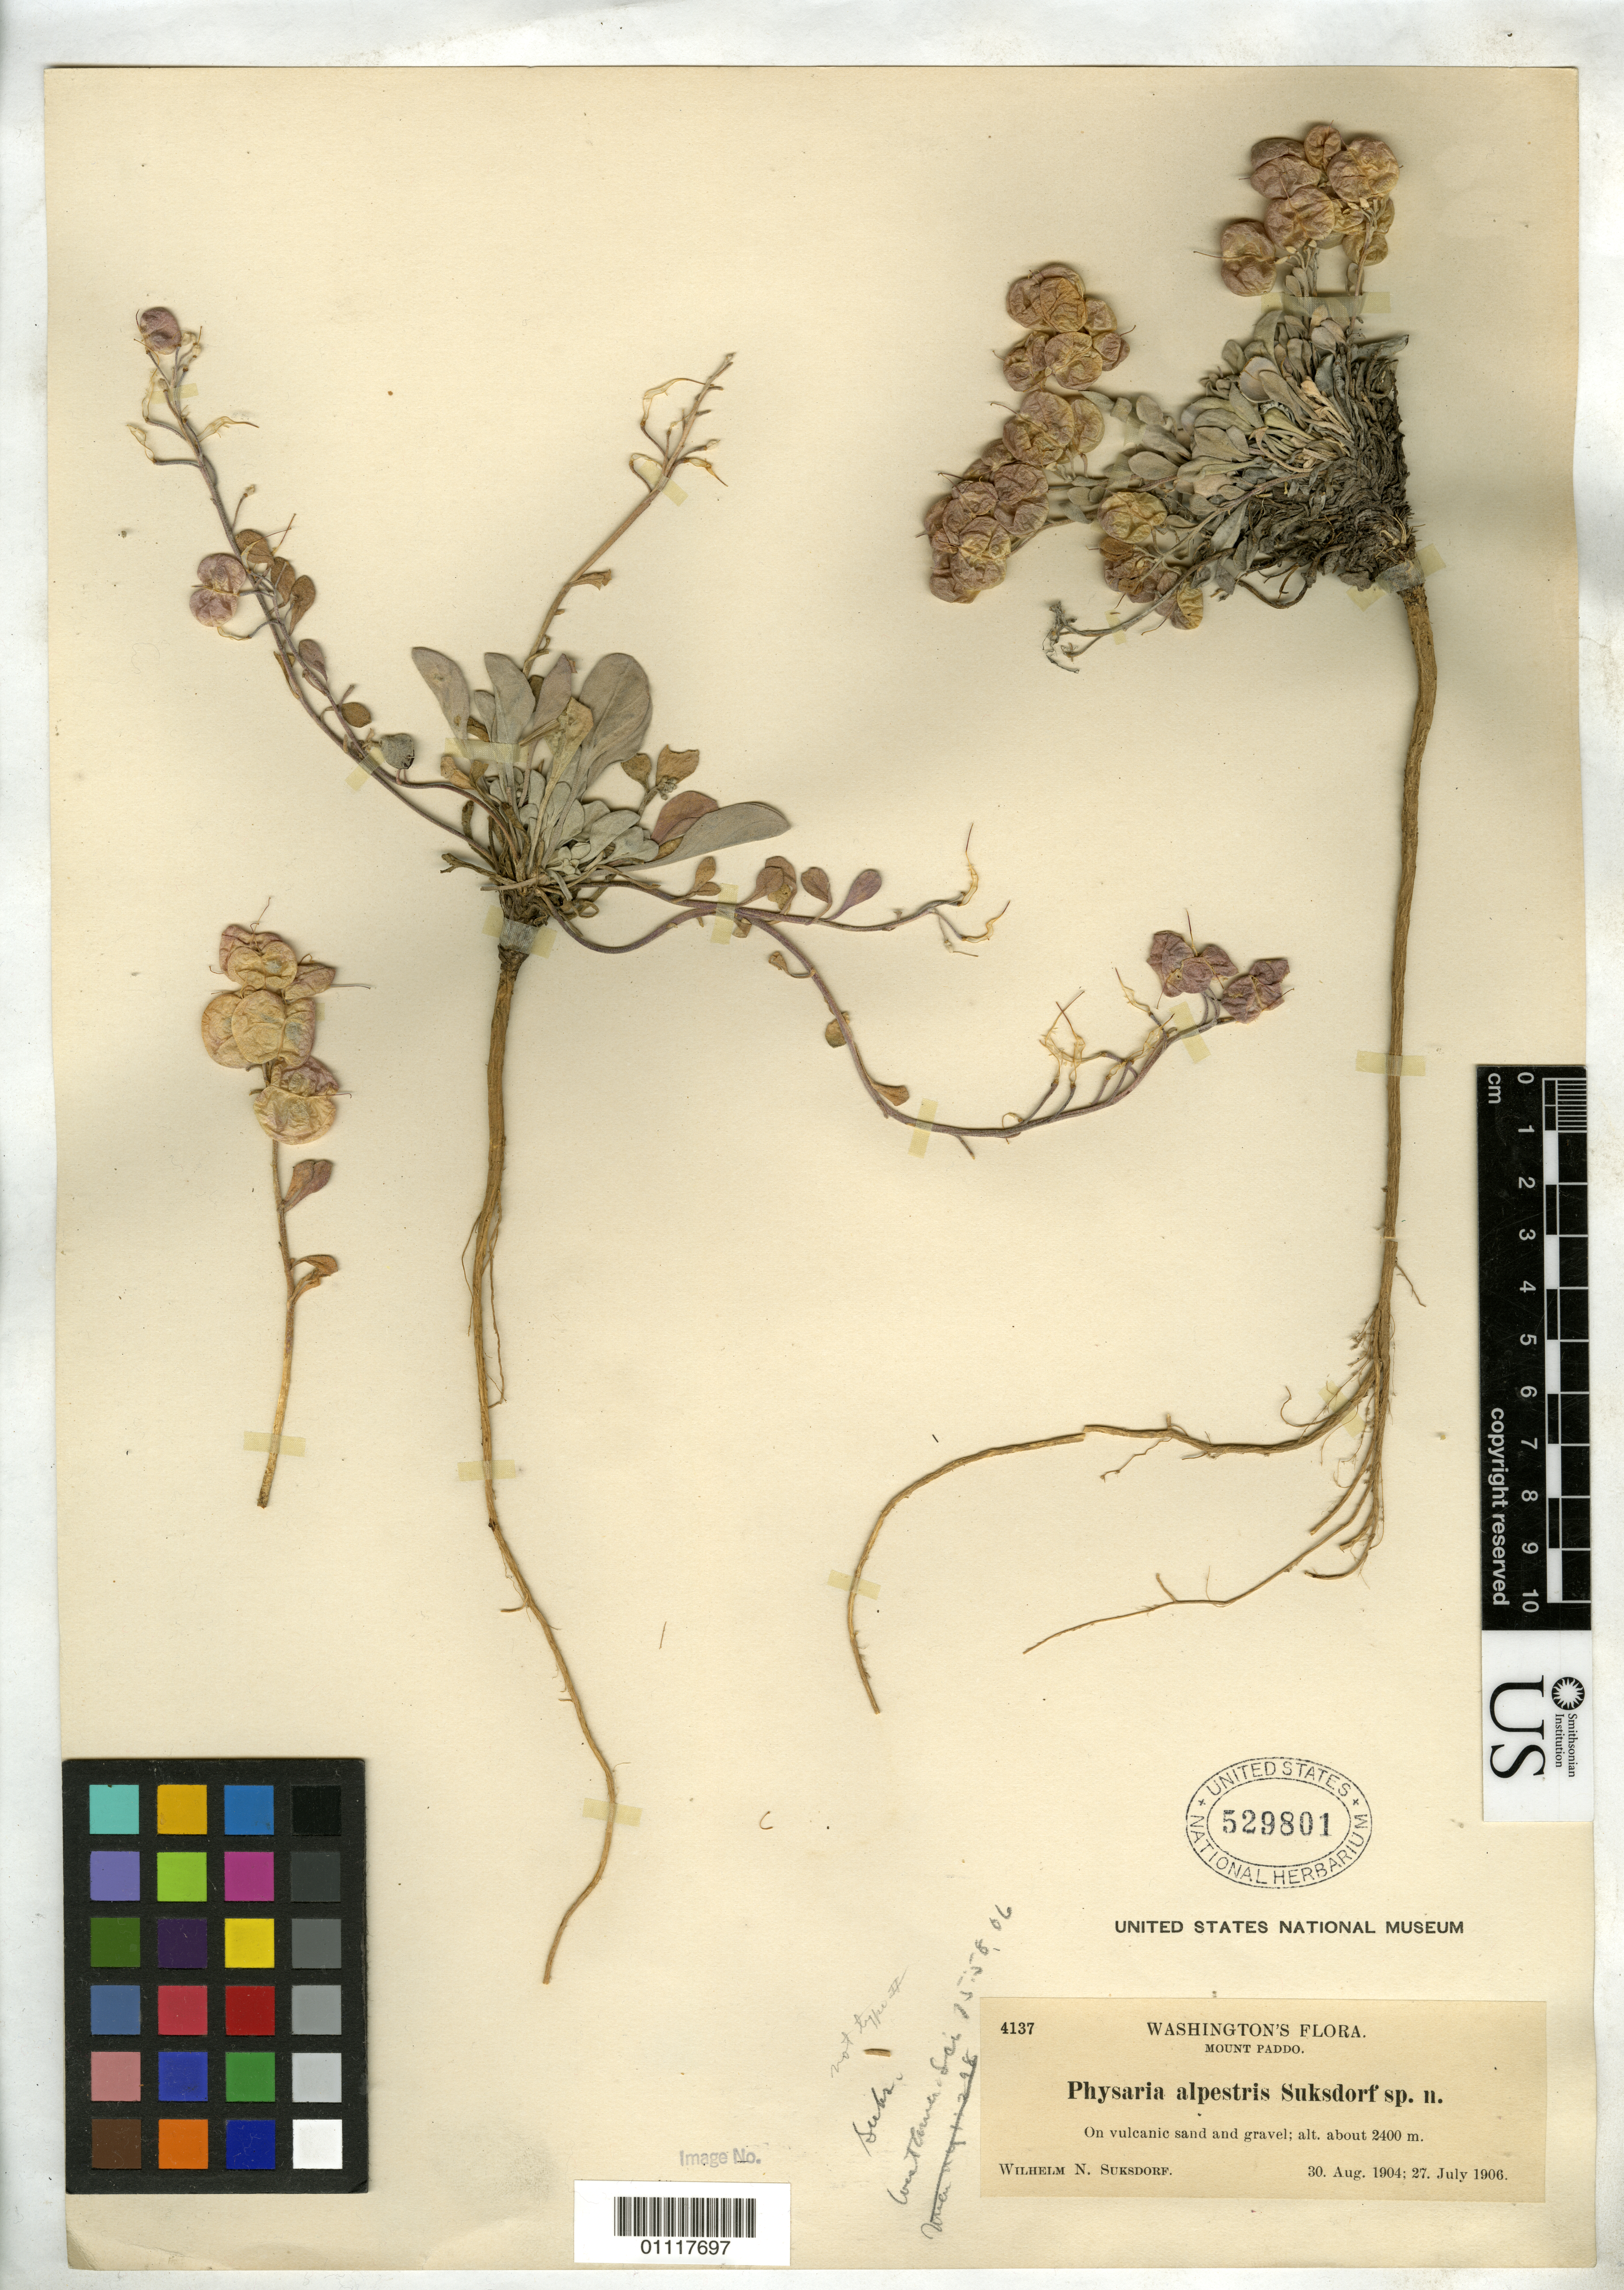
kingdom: Plantae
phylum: Tracheophyta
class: Magnoliopsida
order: Brassicales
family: Brassicaceae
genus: Physaria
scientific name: Physaria alpestris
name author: Suksd.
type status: Isosyntype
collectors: W. N. Suksdorf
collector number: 4137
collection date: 1904-08-30,1906-07-27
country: United States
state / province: Washington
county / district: Skamania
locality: Mount Paddo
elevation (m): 2400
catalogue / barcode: US 529801